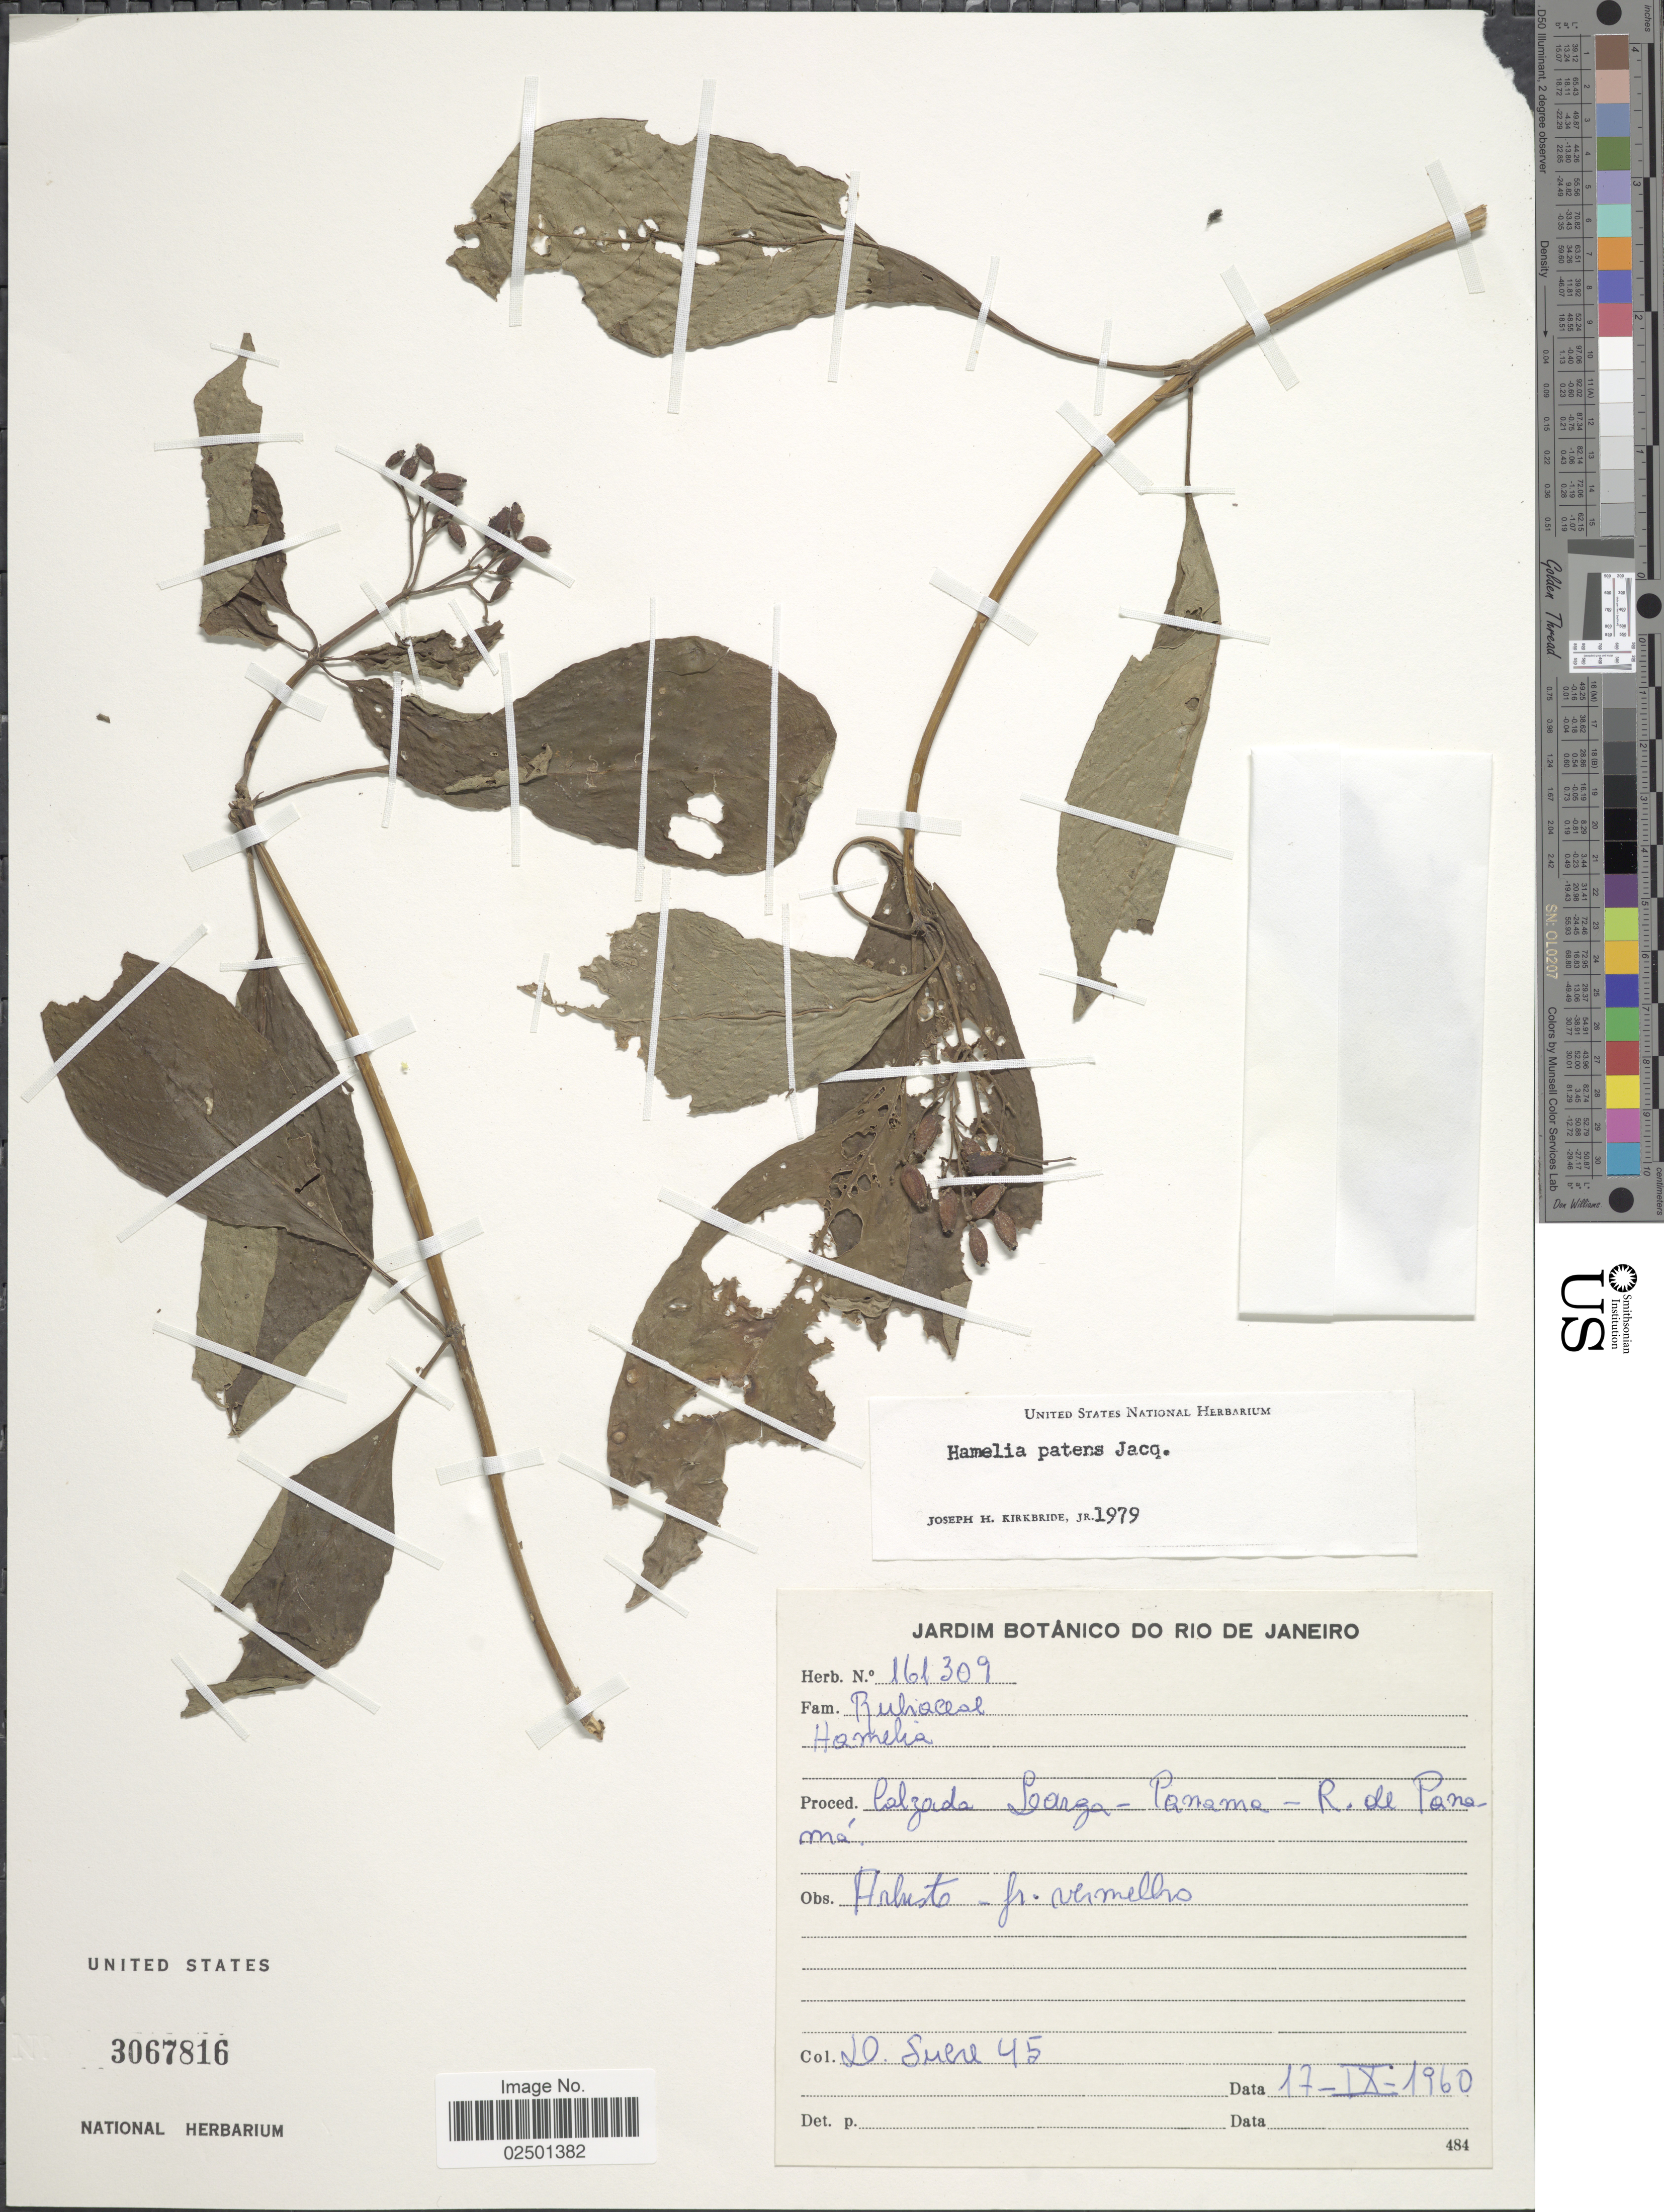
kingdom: Plantae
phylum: Tracheophyta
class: Magnoliopsida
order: Gentianales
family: Rubiaceae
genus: Hamelia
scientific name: Hamelia patens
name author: Jacq.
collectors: D. Sucre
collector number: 45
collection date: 1960-09-17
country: Panama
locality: Calzada Larga - R. de Panama.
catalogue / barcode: US 3067816